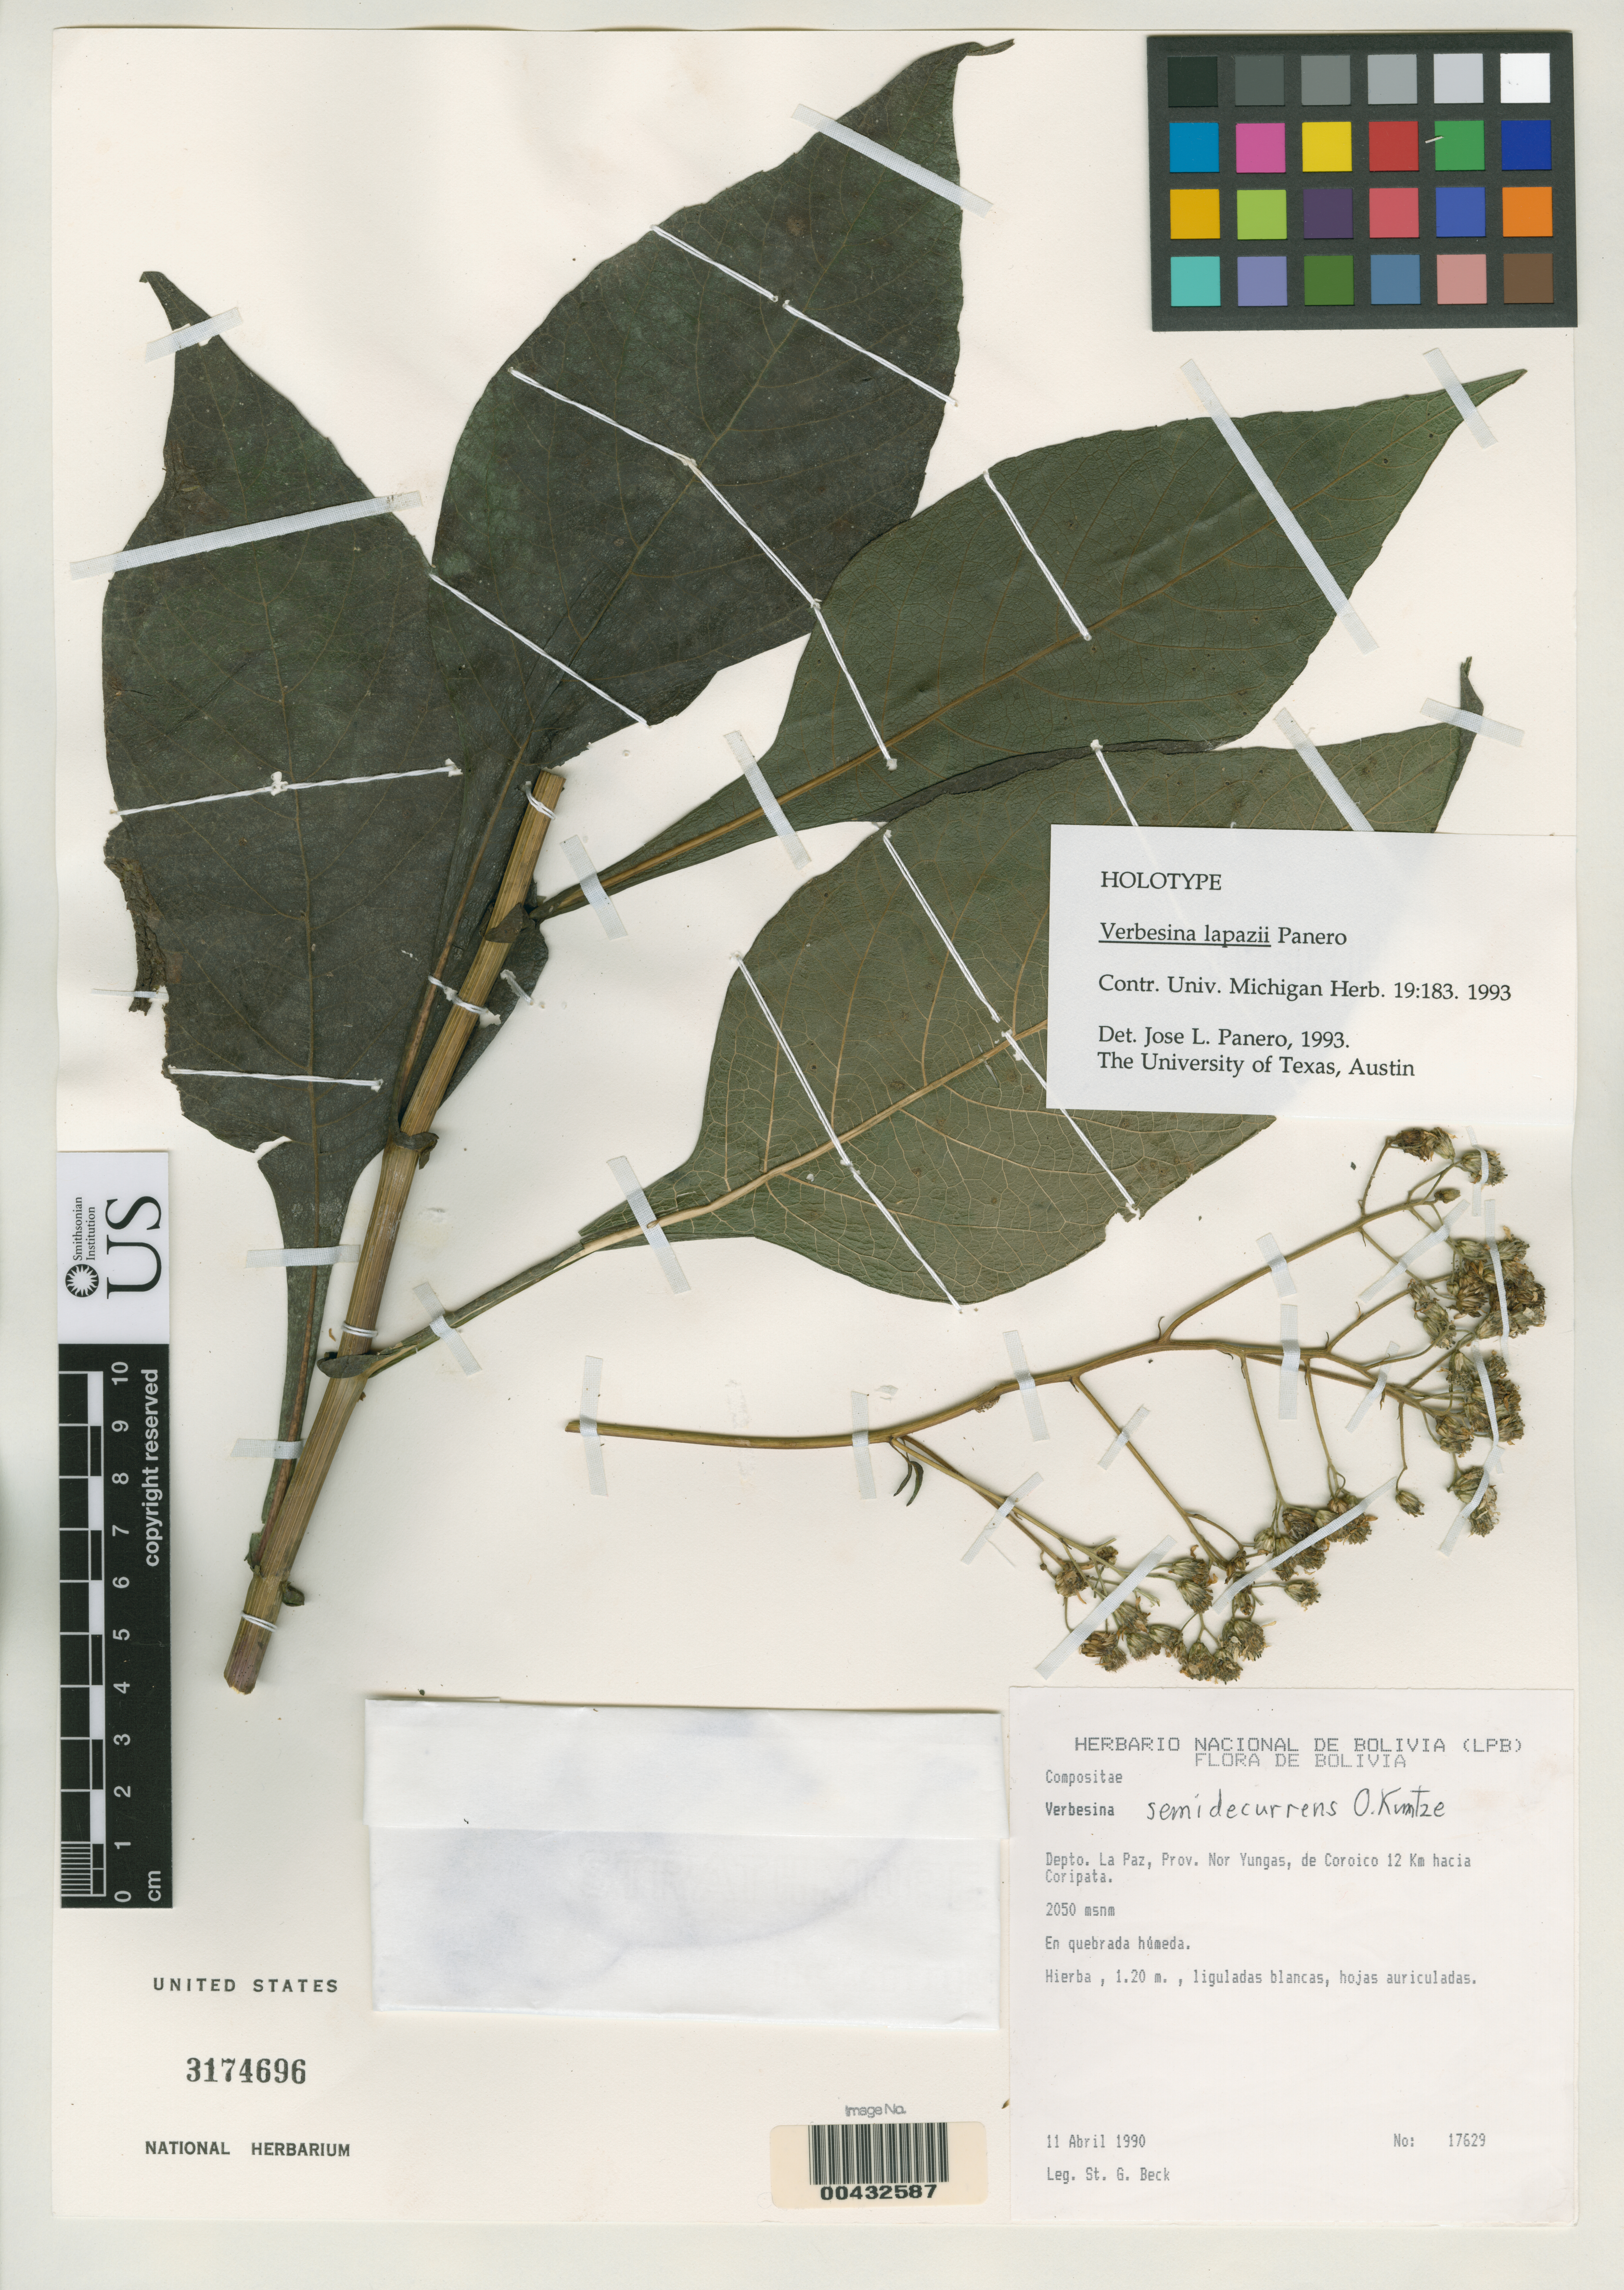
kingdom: Plantae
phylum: Tracheophyta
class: Magnoliopsida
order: Asterales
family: Asteraceae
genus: Verbesina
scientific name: Verbesina lapazii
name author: Panero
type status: Holotype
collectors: S. G. Beck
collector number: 17629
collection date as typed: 11 Apr 1990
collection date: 1990-04-11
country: Bolivia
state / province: La Paz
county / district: Nor Yungas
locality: De Coroico 12 km Hacia Coripata.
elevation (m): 2050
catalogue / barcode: US 3174696